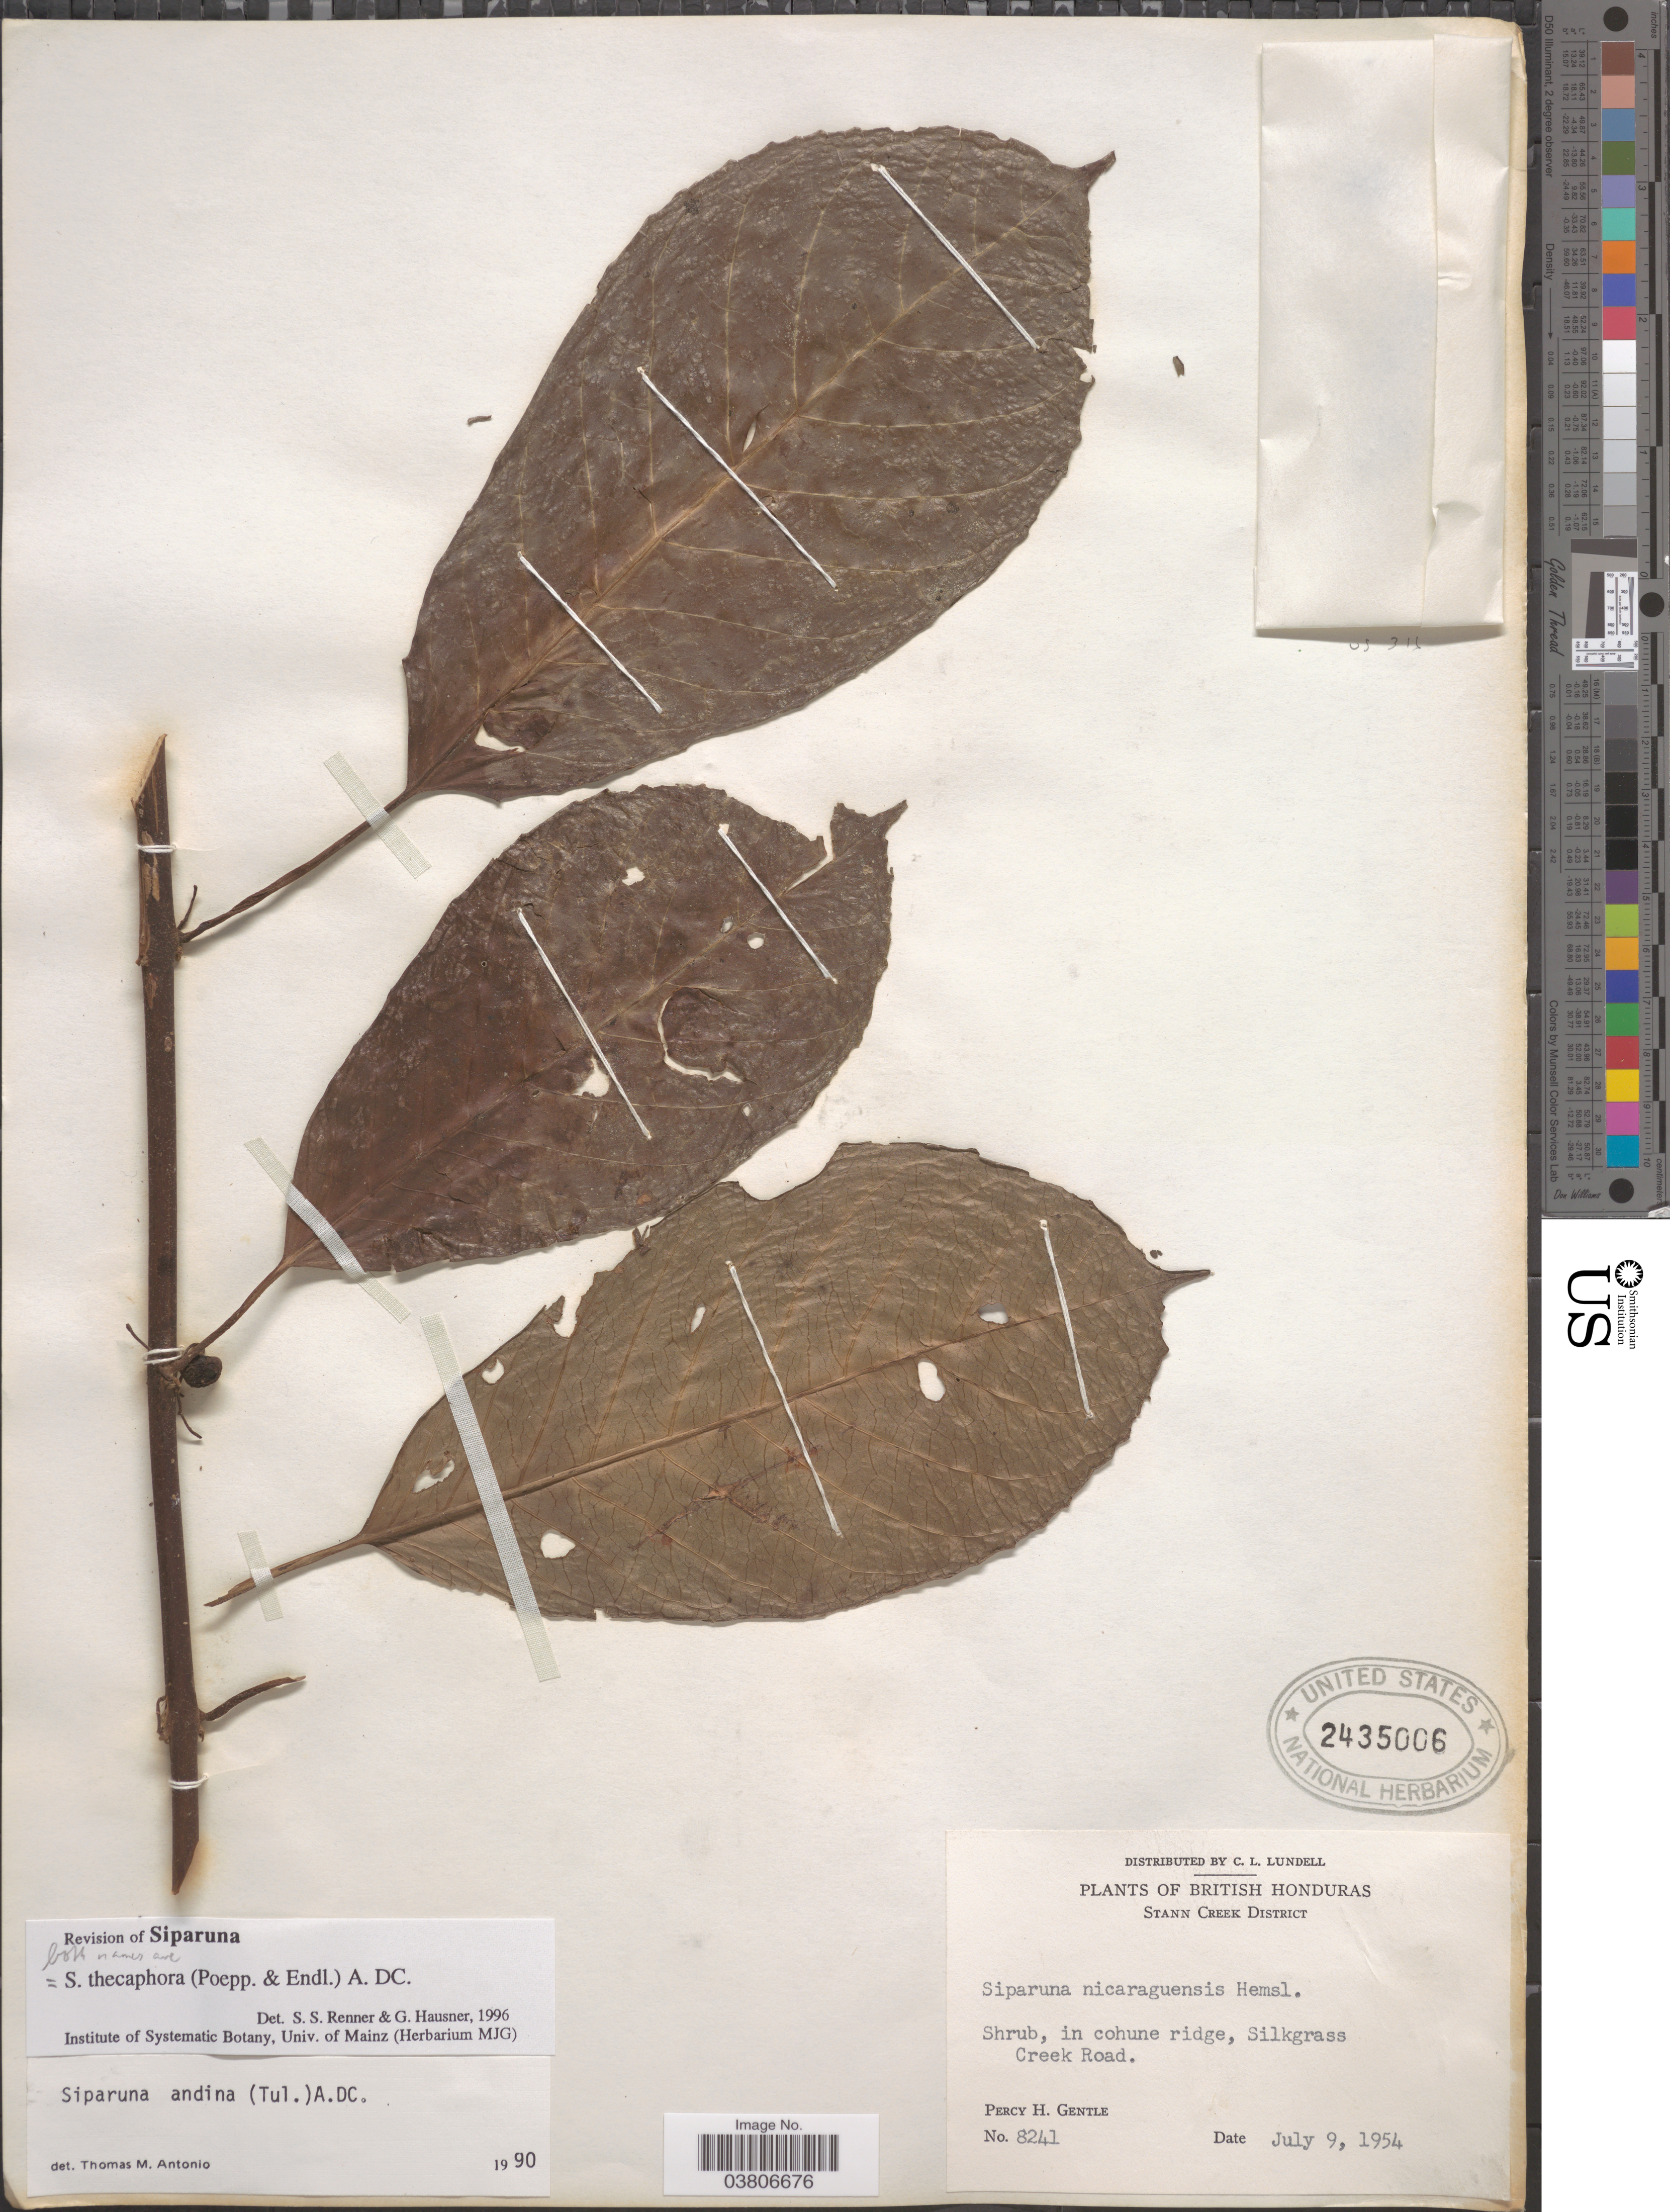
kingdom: Plantae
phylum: Tracheophyta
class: Magnoliopsida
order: Laurales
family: Siparunaceae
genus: Siparuna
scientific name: Siparuna thecaphora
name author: (Poepp. & Endl.) A. DC.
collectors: P. H. Gentle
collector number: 8241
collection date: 1954-07-09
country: Belize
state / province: Stann Creek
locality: British Honduras. Stann Creek District. In cohune ridge, Silkgrass Creek Road.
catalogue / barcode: US 2435006